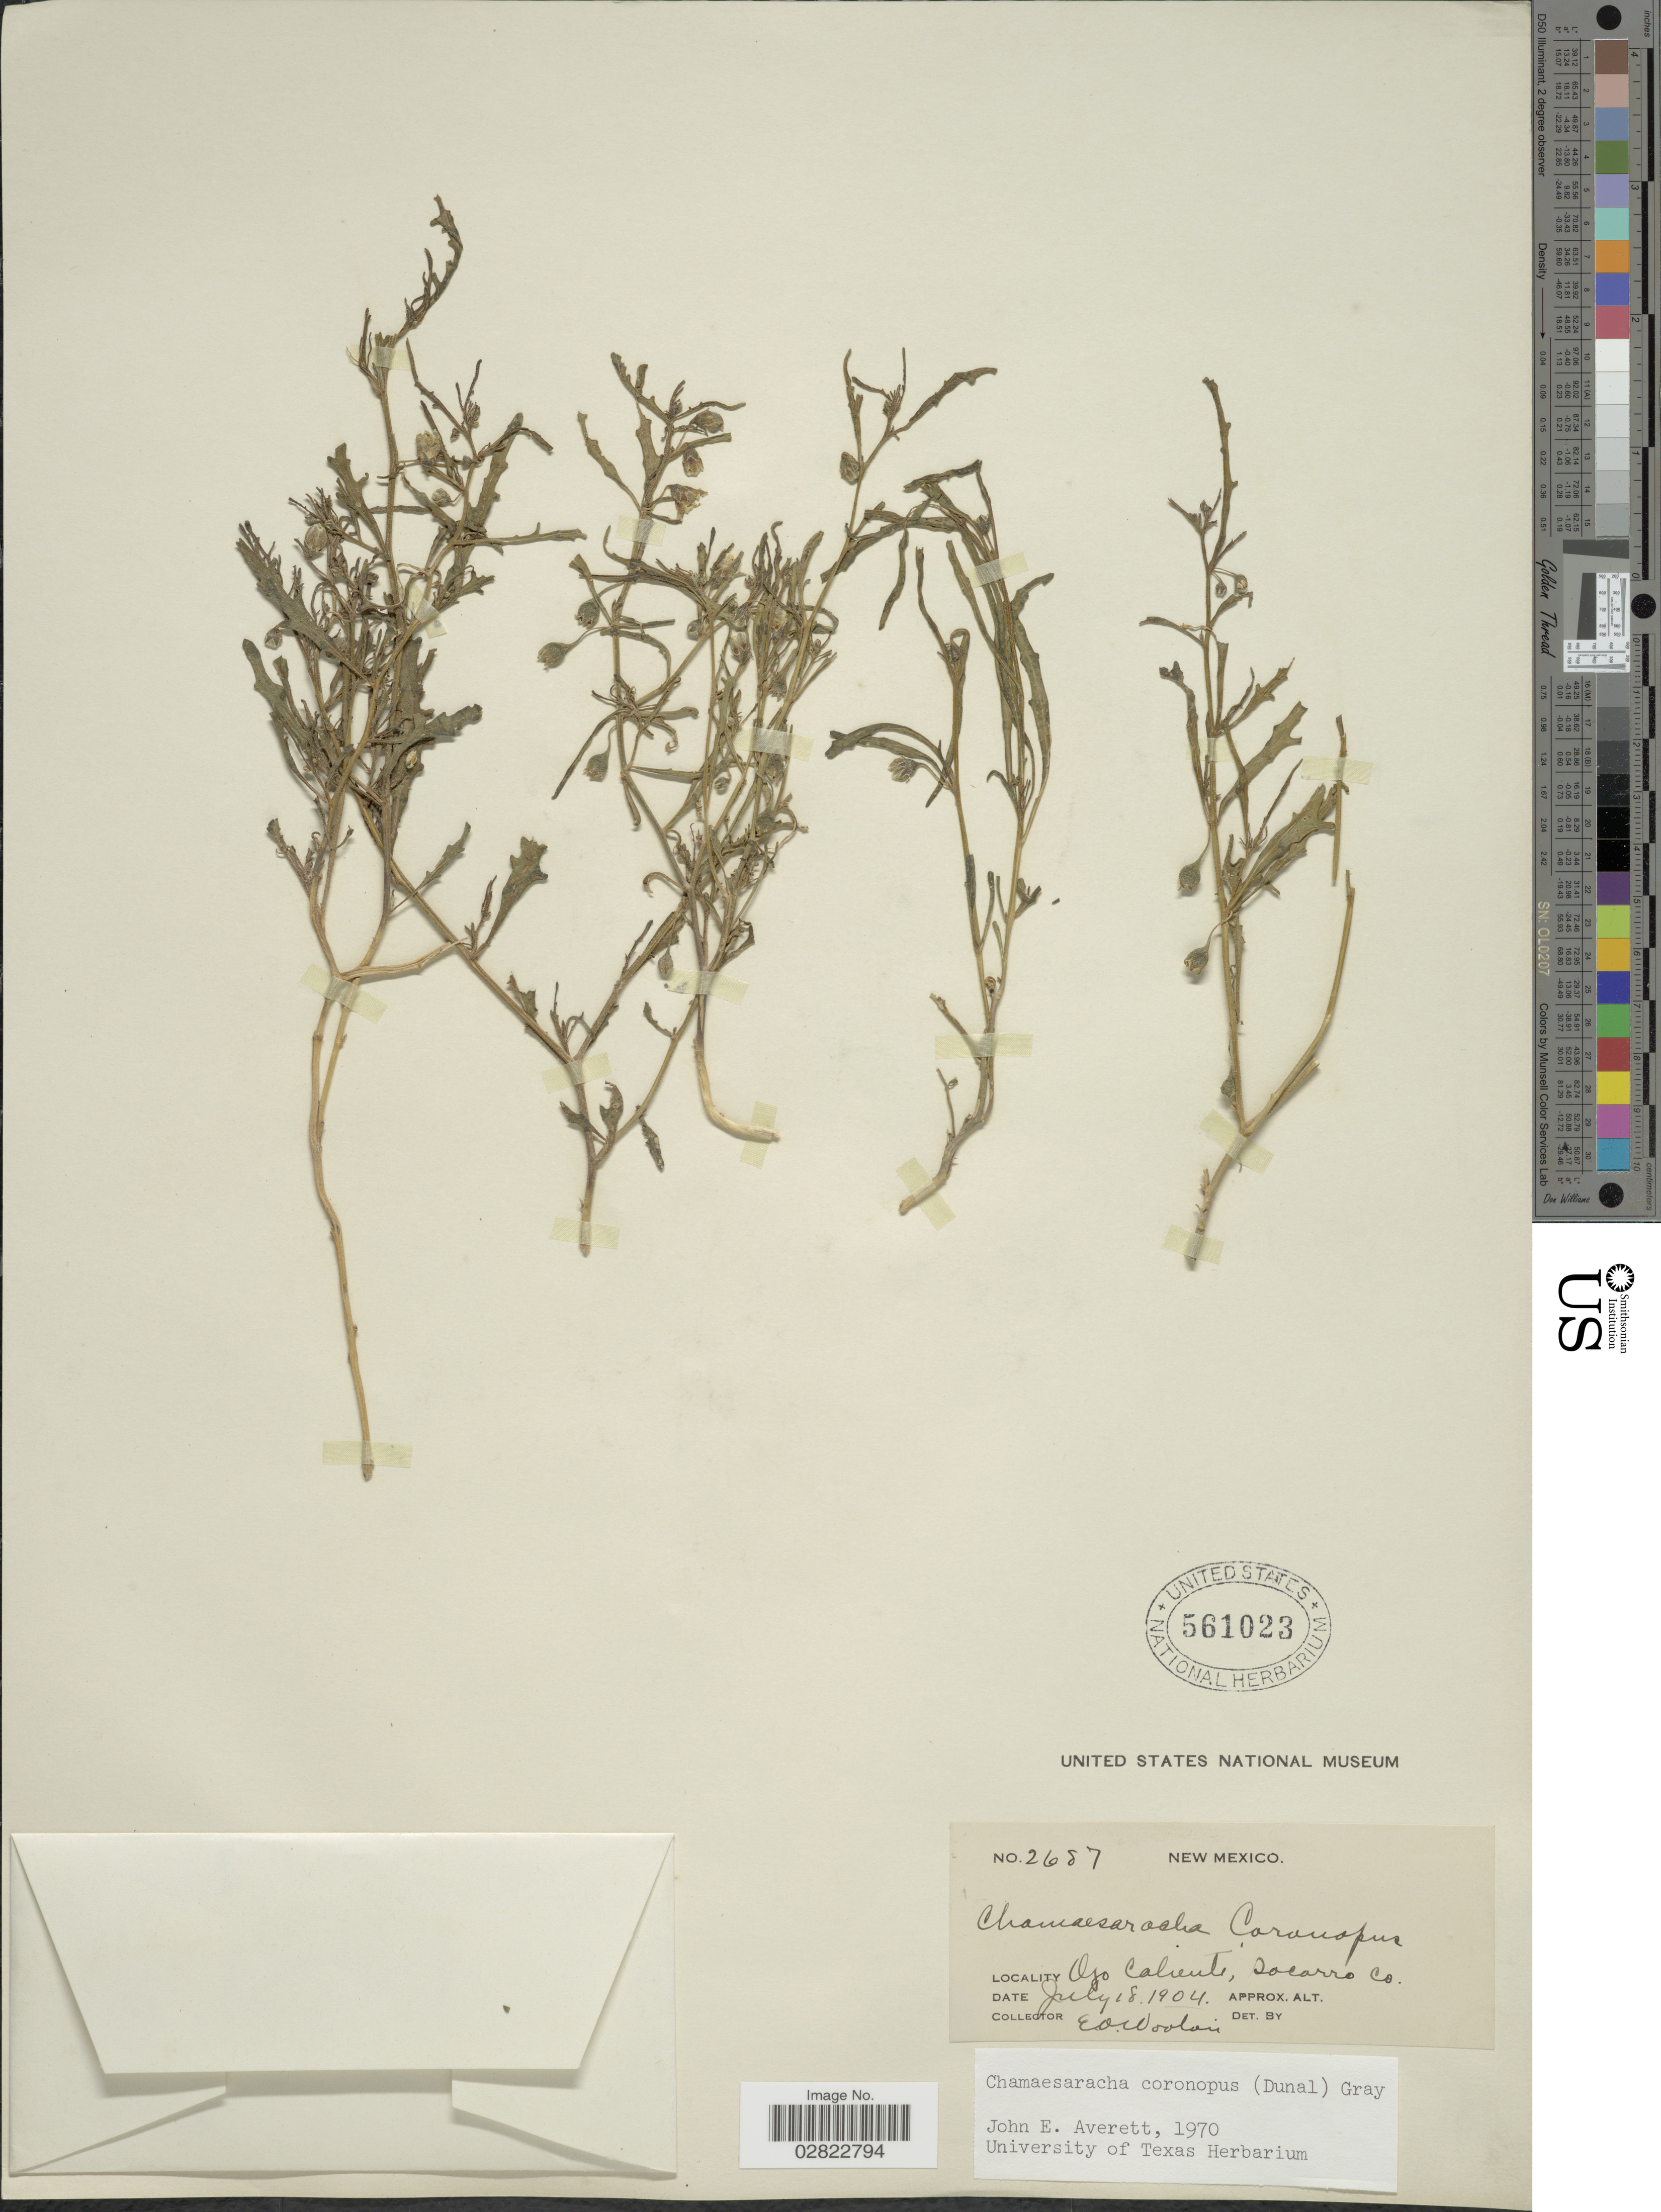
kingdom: Plantae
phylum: Tracheophyta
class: Magnoliopsida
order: Solanales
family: Solanaceae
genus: Chamaesaracha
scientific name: Chamaesaracha coronopus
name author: (Dunal) A. Gray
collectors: E. O. Wooton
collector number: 2687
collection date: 1904-07-18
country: United States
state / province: New Mexico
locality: Ojo Cahinte, Socorro Co.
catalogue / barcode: US 561023